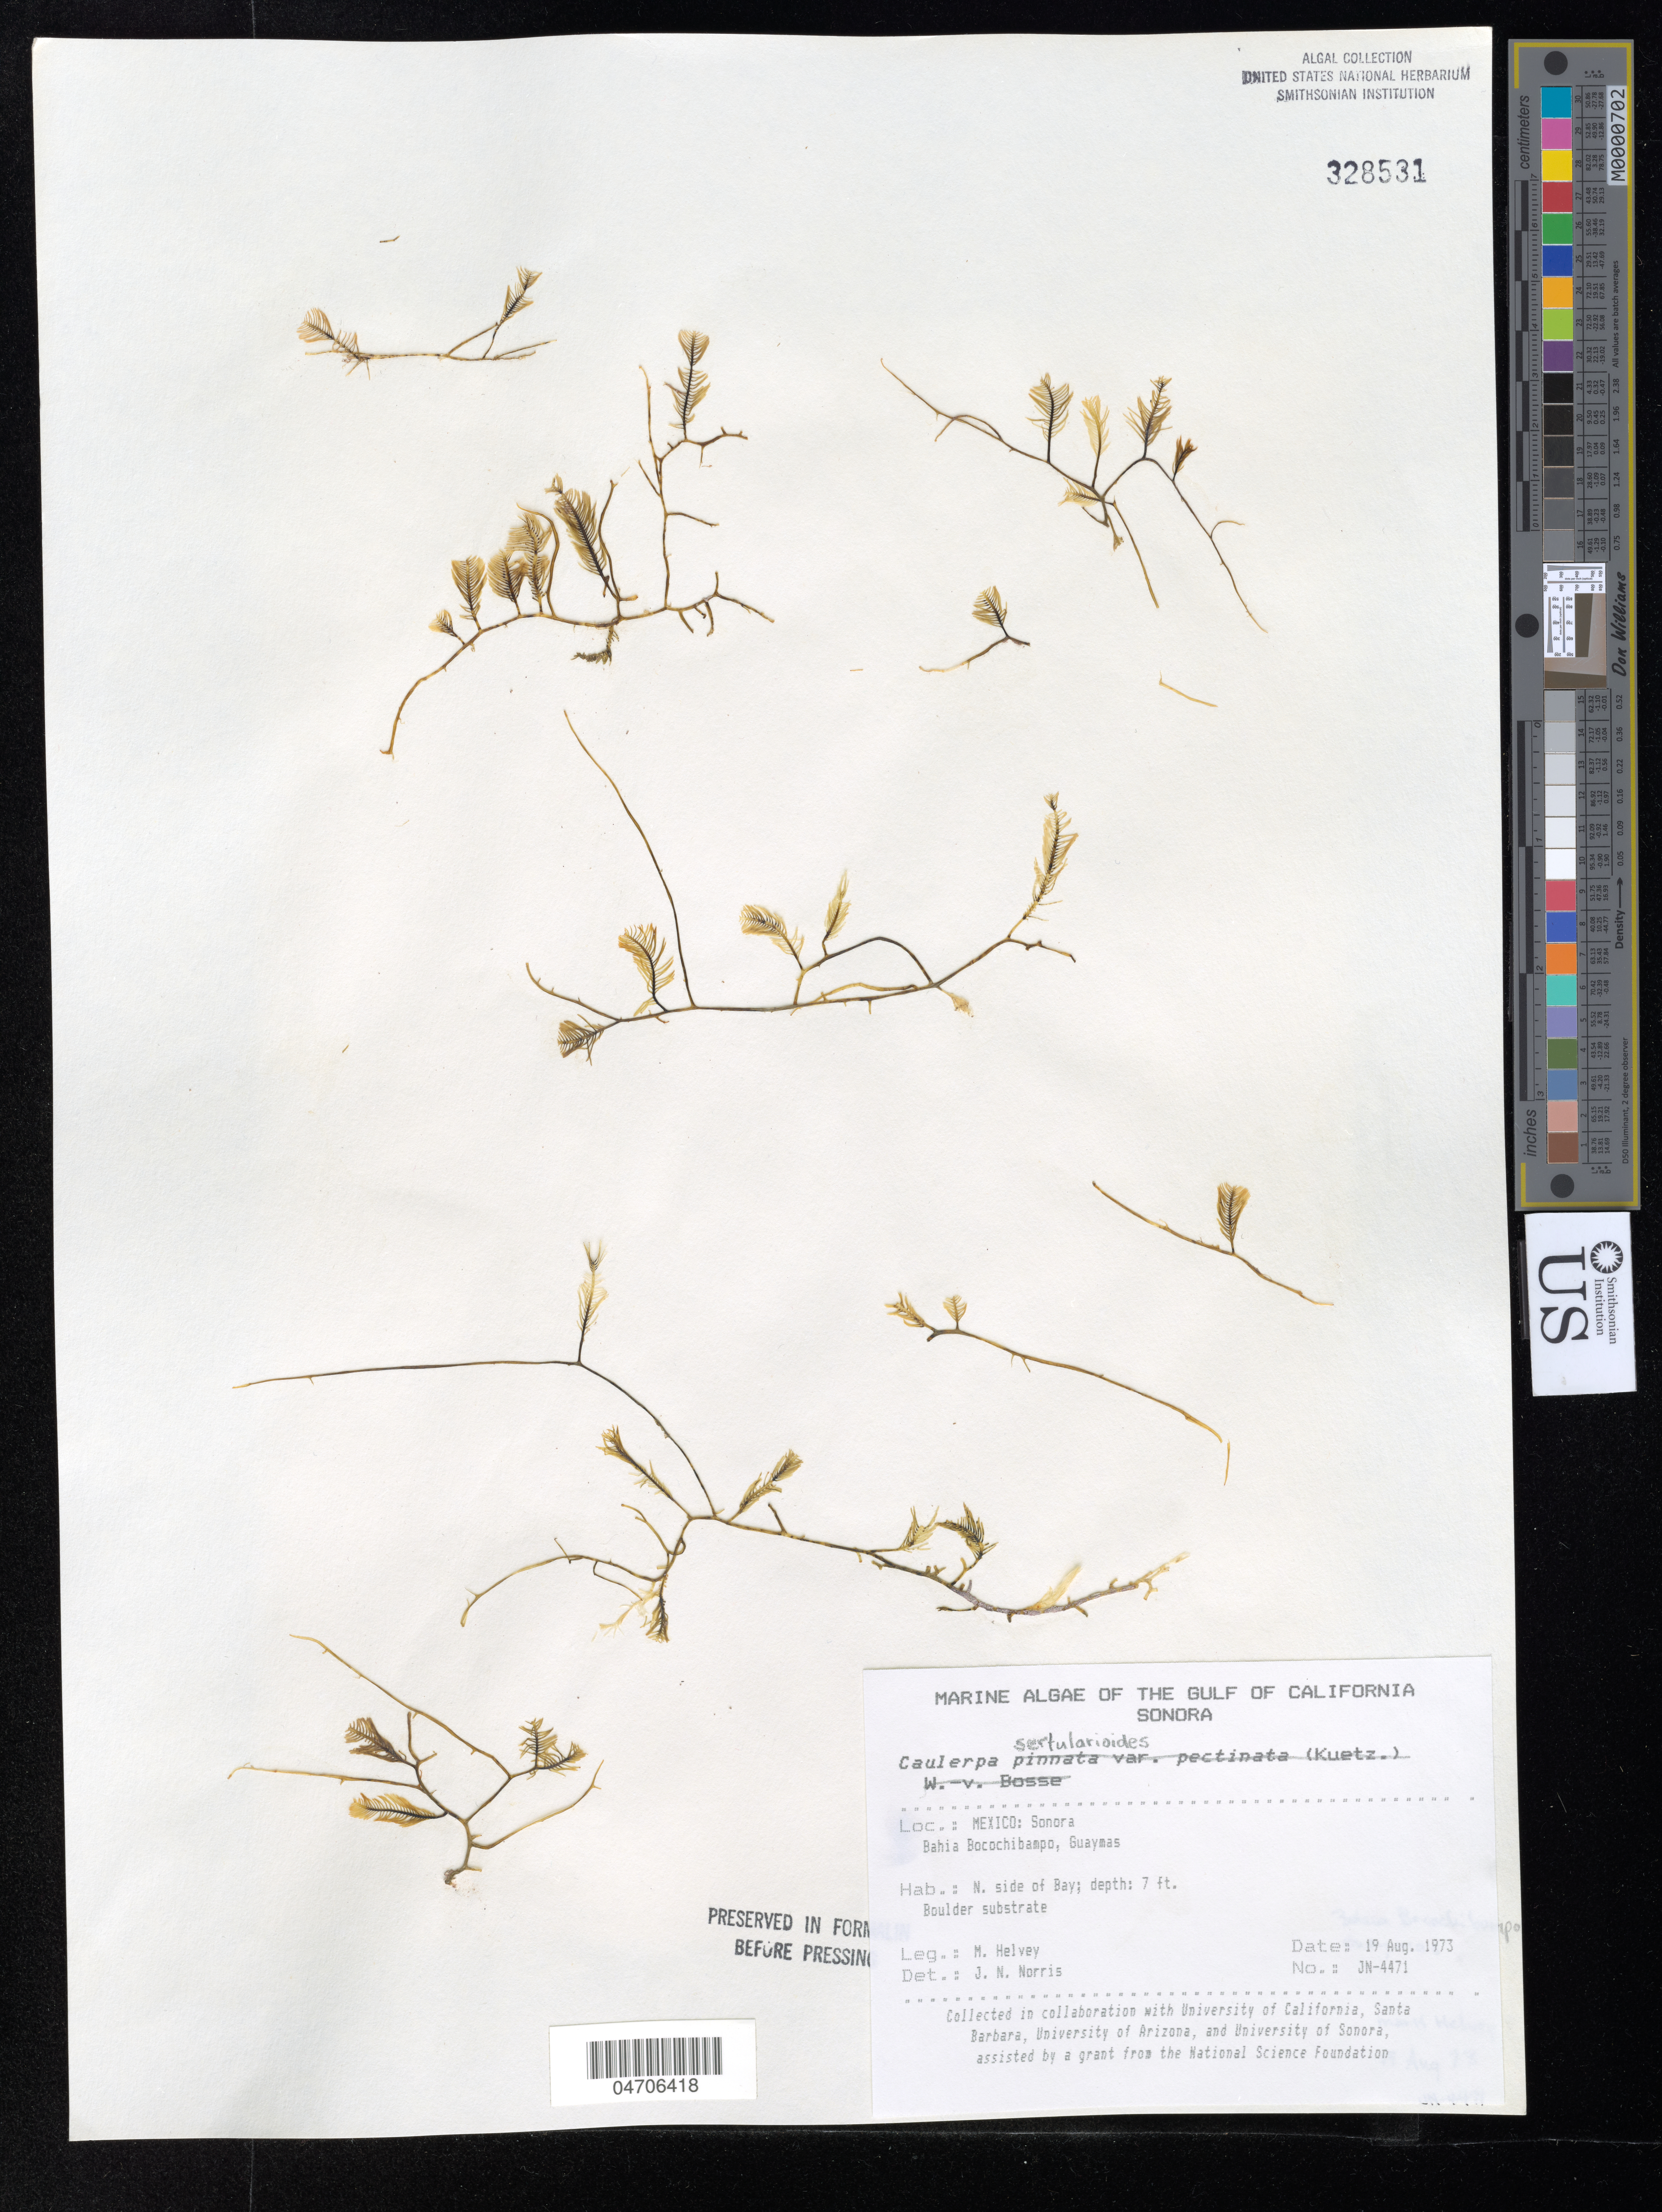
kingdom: Plantae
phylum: Chlorophyta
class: Ulvophyceae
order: Bryopsidales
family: Caulerpaceae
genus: Caulerpa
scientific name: Caulerpa sertularioides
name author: (S.G. Gmel.) M. Howe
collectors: M. Helvey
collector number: JN-4471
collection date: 1973-08-19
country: Mexico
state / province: Sonora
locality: The Gulf of California. Bahia Bocochibampo, Guaymas. N. side of Bay.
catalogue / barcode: US 328531